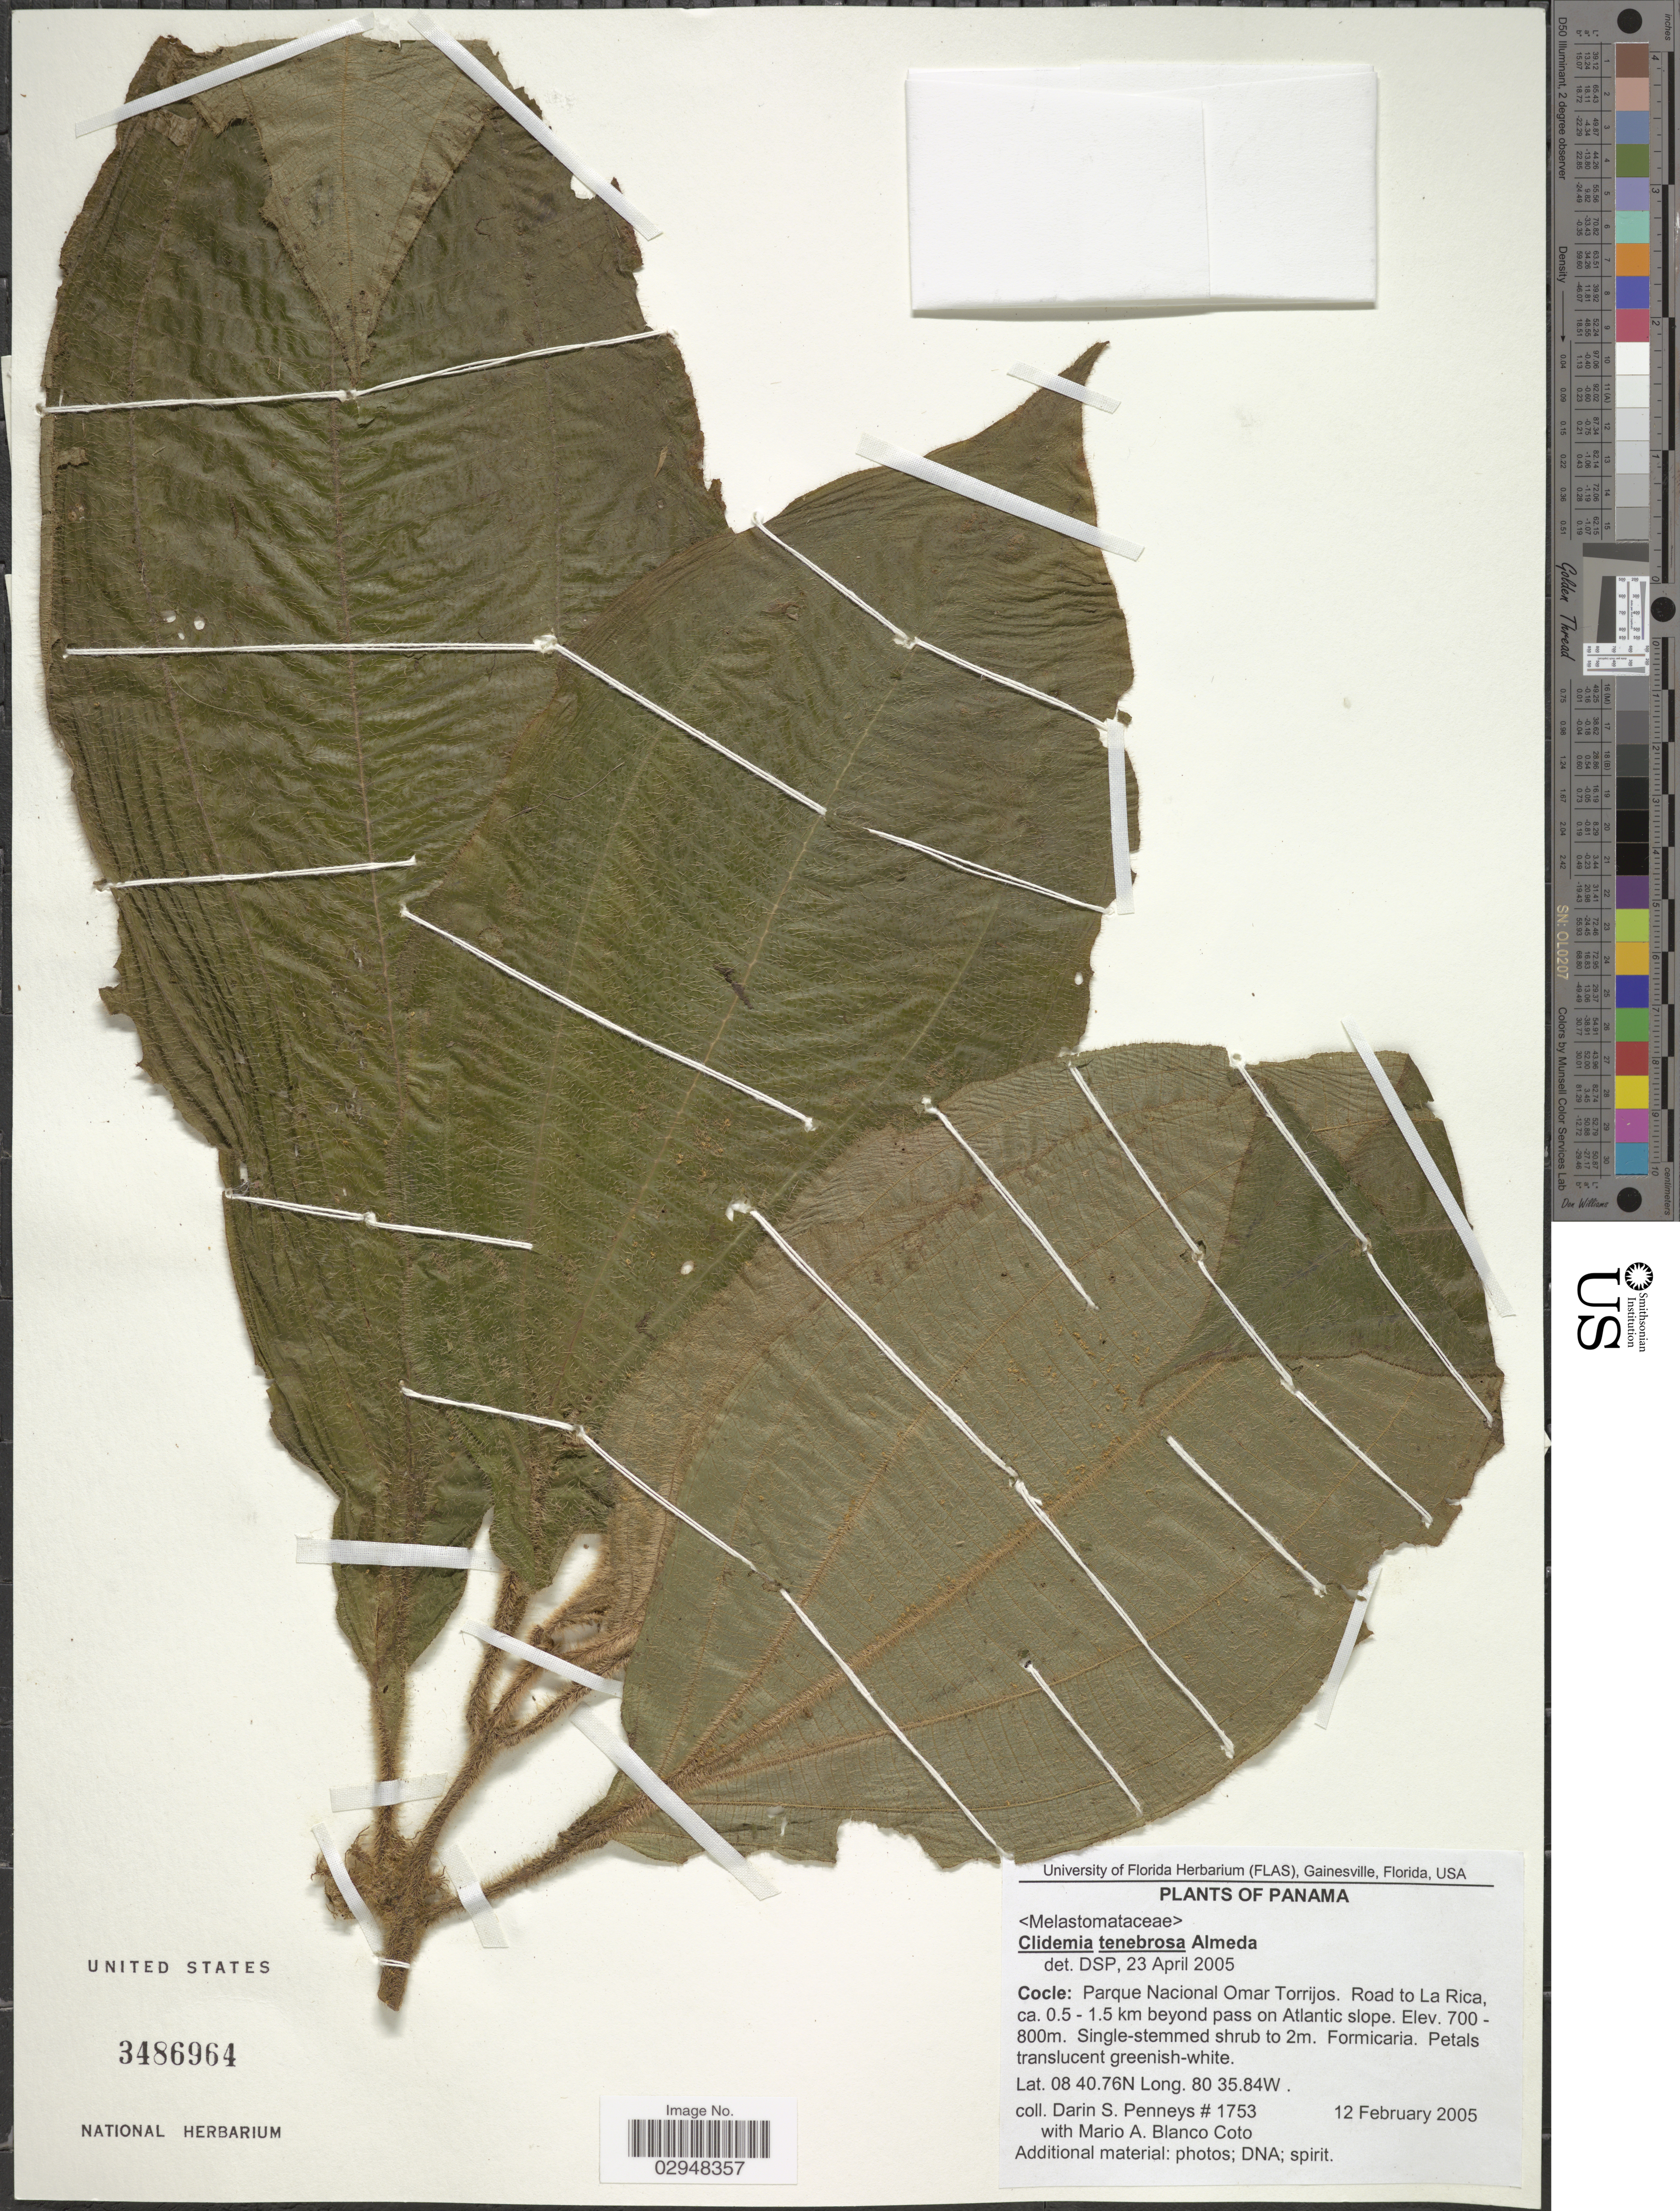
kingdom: Plantae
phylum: Tracheophyta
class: Magnoliopsida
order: Myrtales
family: Melastomataceae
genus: Clidemia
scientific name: Clidemia tenebrosa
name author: Almeda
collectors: D. S. Penneys & M. A. Blanco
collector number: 1753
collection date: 2005-02-12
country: Panama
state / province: Coclé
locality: Parque Nacional Omar Torrijos, Road to La Rica, ca. 0.5-1.5 km beyond pass on Atlantic slope.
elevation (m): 700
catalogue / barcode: US 3486964